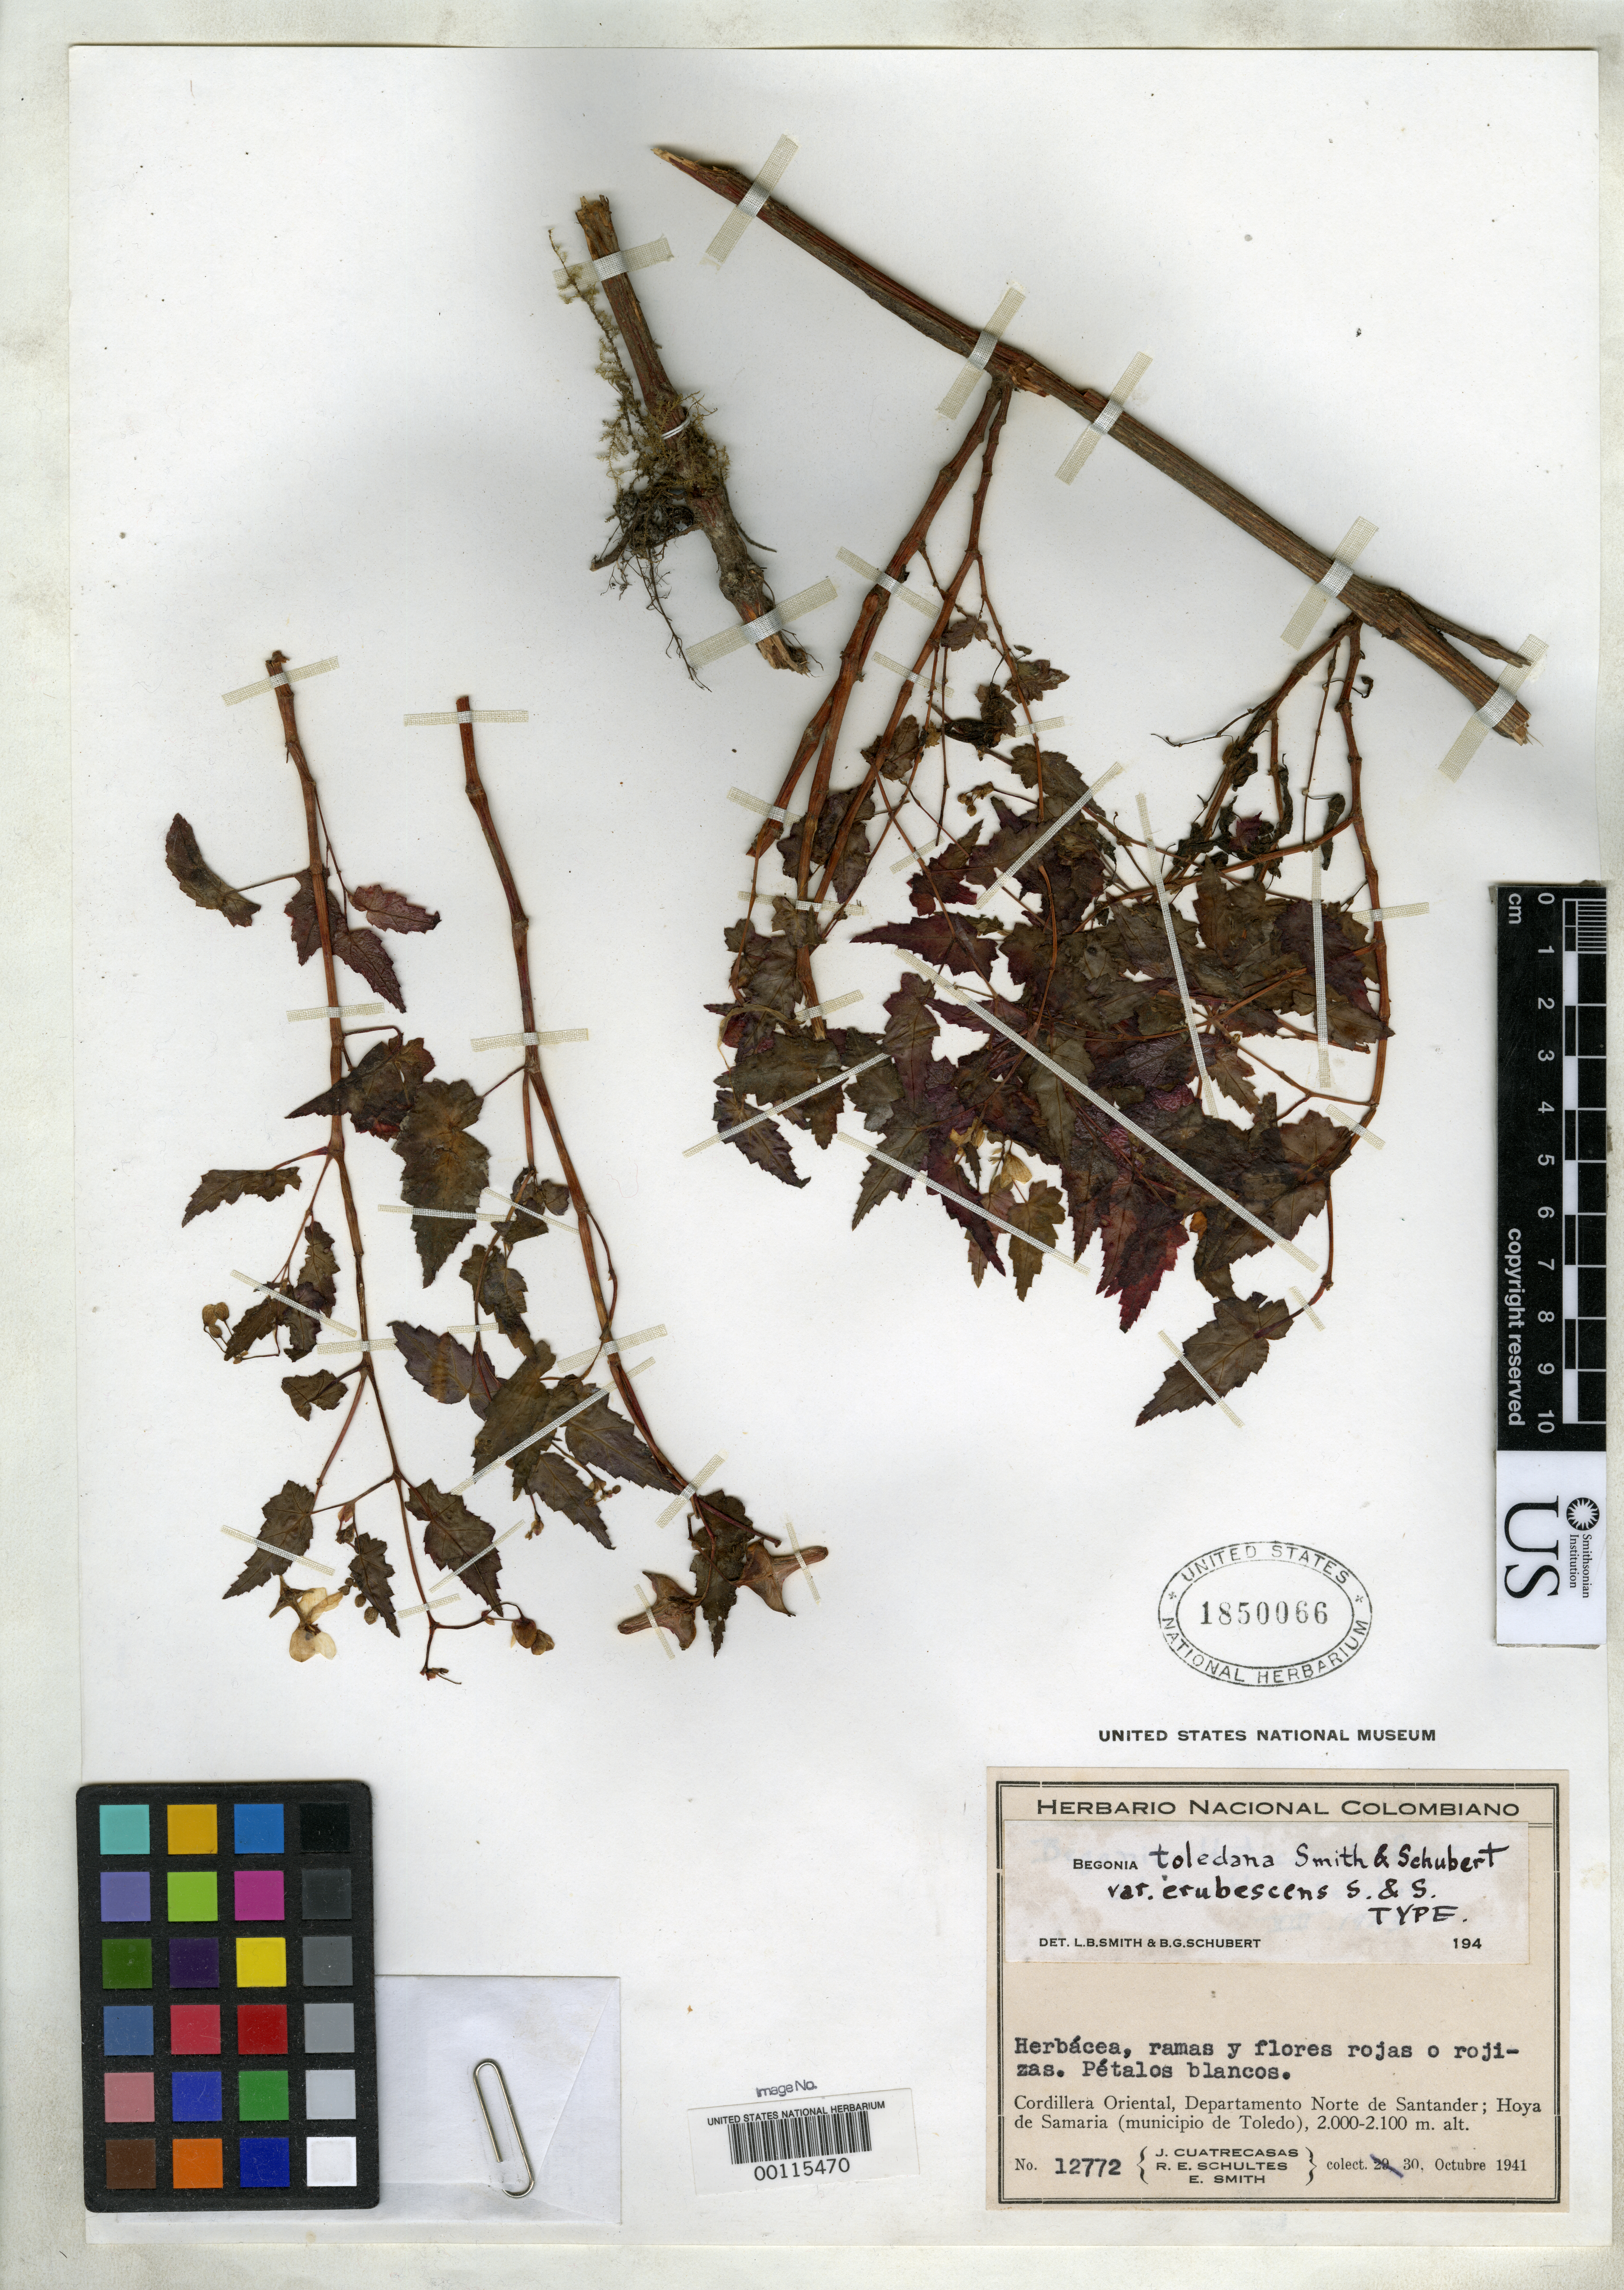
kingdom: Plantae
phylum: Tracheophyta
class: Magnoliopsida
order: Cucurbitales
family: Begoniaceae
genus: Begonia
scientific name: Begonia toledana var. erubescens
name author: L.B. Sm. & B.G. Schub.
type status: Holotype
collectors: J. Cuatrecasas, R. E. Schultes & C. E. Smith Jr.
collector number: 12772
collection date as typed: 30 Oct 1941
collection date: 1941-10-30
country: Colombia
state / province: Norte de Santander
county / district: Toledo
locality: Hoya de Samaria.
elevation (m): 2000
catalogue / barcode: US 1850066